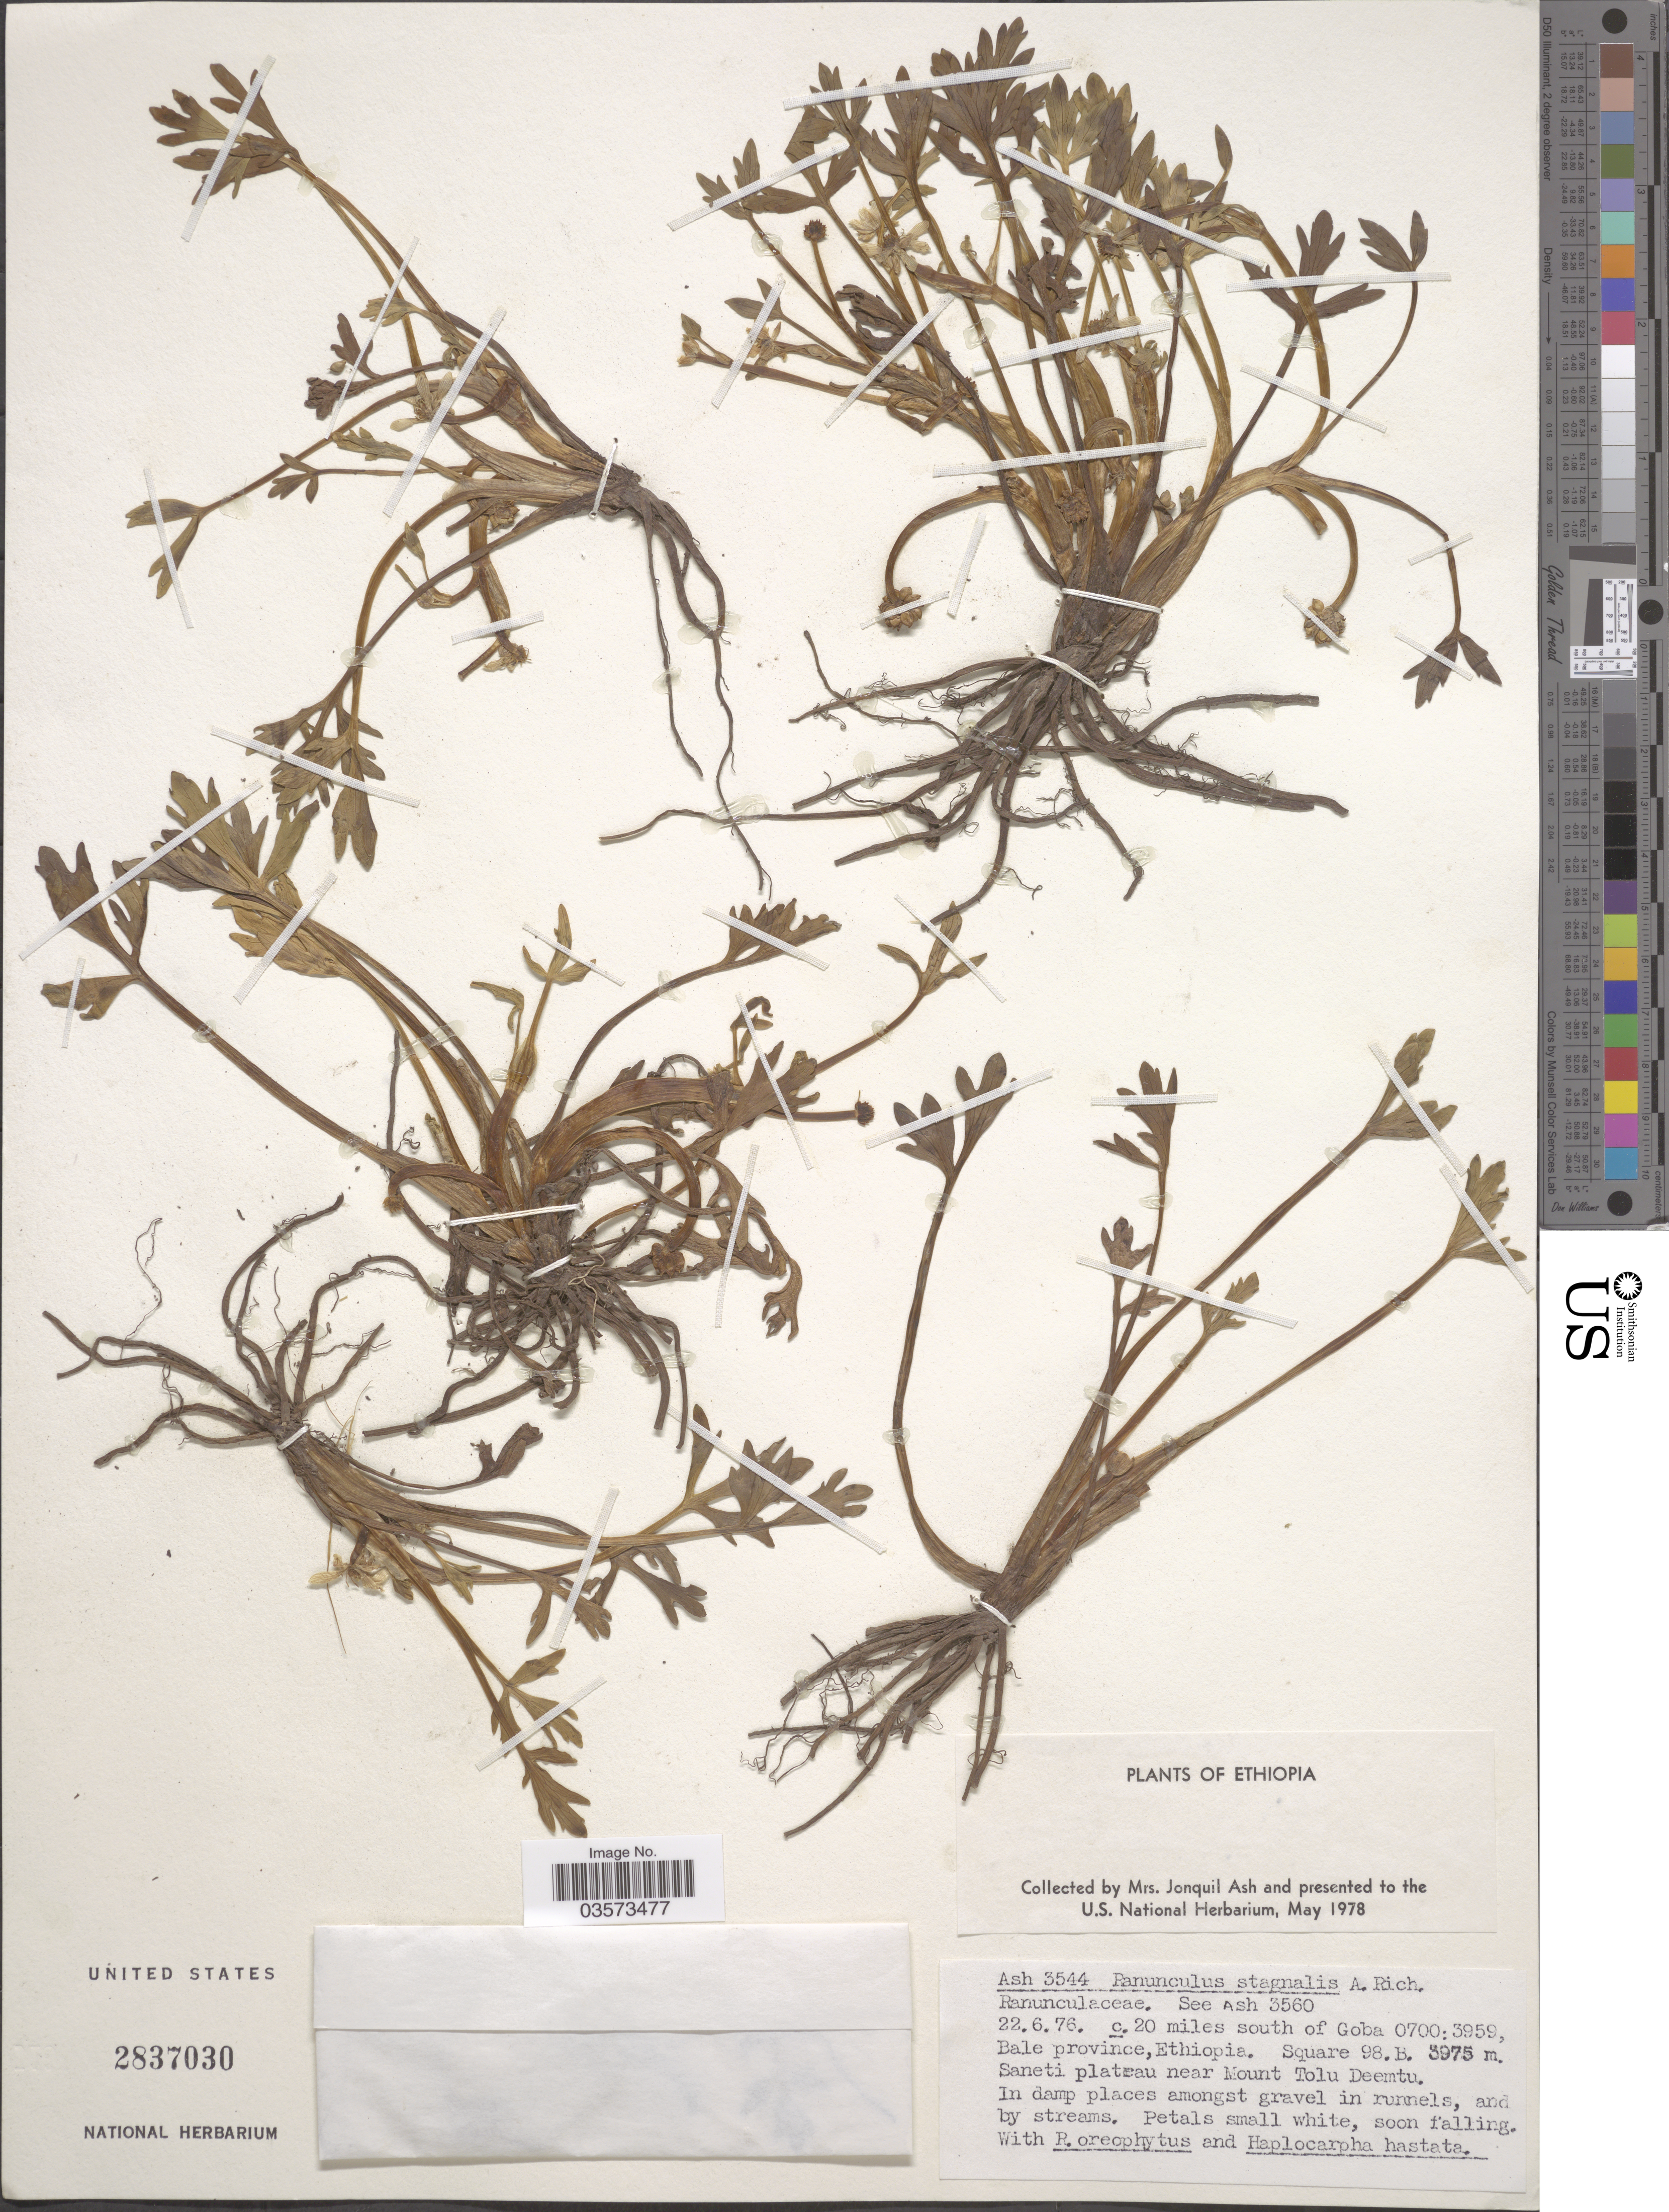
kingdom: Plantae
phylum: Tracheophyta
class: Magnoliopsida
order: Ranunculales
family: Ranunculaceae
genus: Ranunculus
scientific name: Ranunculus stagnalis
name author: Hochst. ex A. Rich.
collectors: J. Ash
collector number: Ash3544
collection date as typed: Transcribed d/m/y: 22/6/76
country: Ethiopia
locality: C. 20 miles south of Goba, Bale province. Square 98.B. Saneti plateau near Mount Tolu Deemtu.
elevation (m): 3975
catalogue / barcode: US 2837030